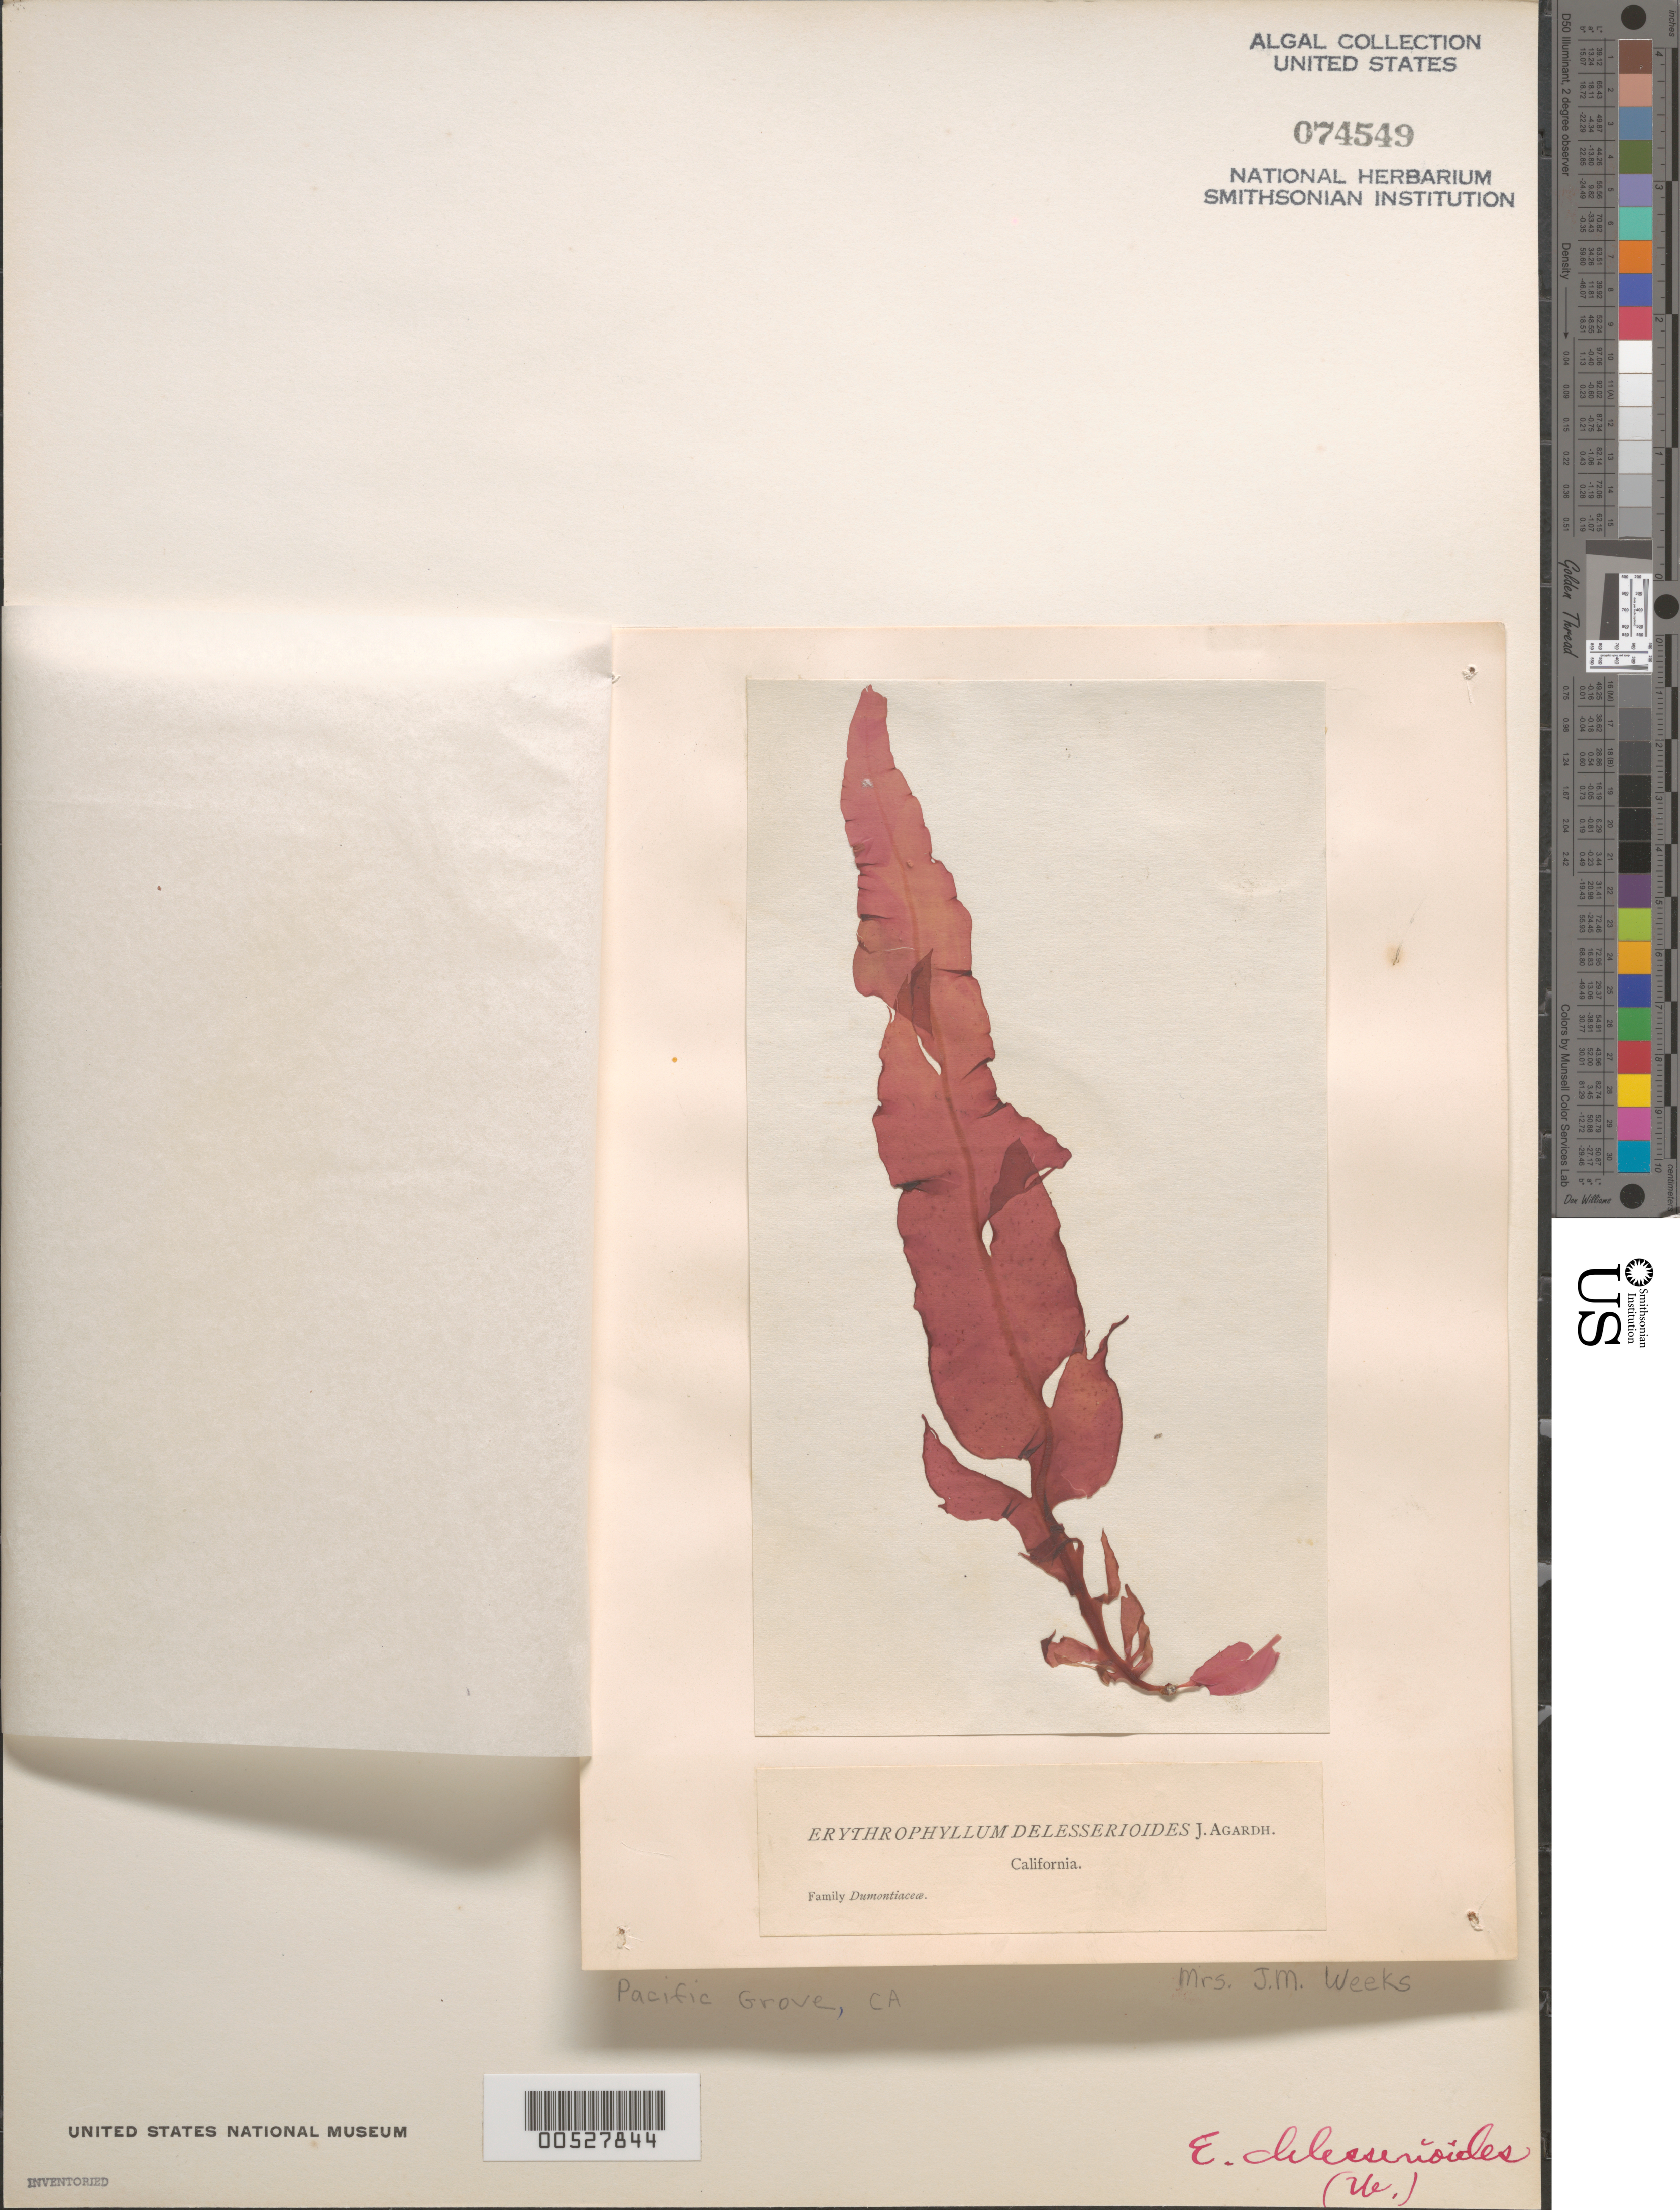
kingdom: Plantae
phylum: Rhodophyta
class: Florideophyceae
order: Gigartinales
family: Kallymeniaceae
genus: Erythrophyllum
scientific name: Erythrophyllum delesserioides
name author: J. Agardh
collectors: Mrs. J. Weeks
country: United States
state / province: California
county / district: Monterey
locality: Pacific Grove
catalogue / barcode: US 74549